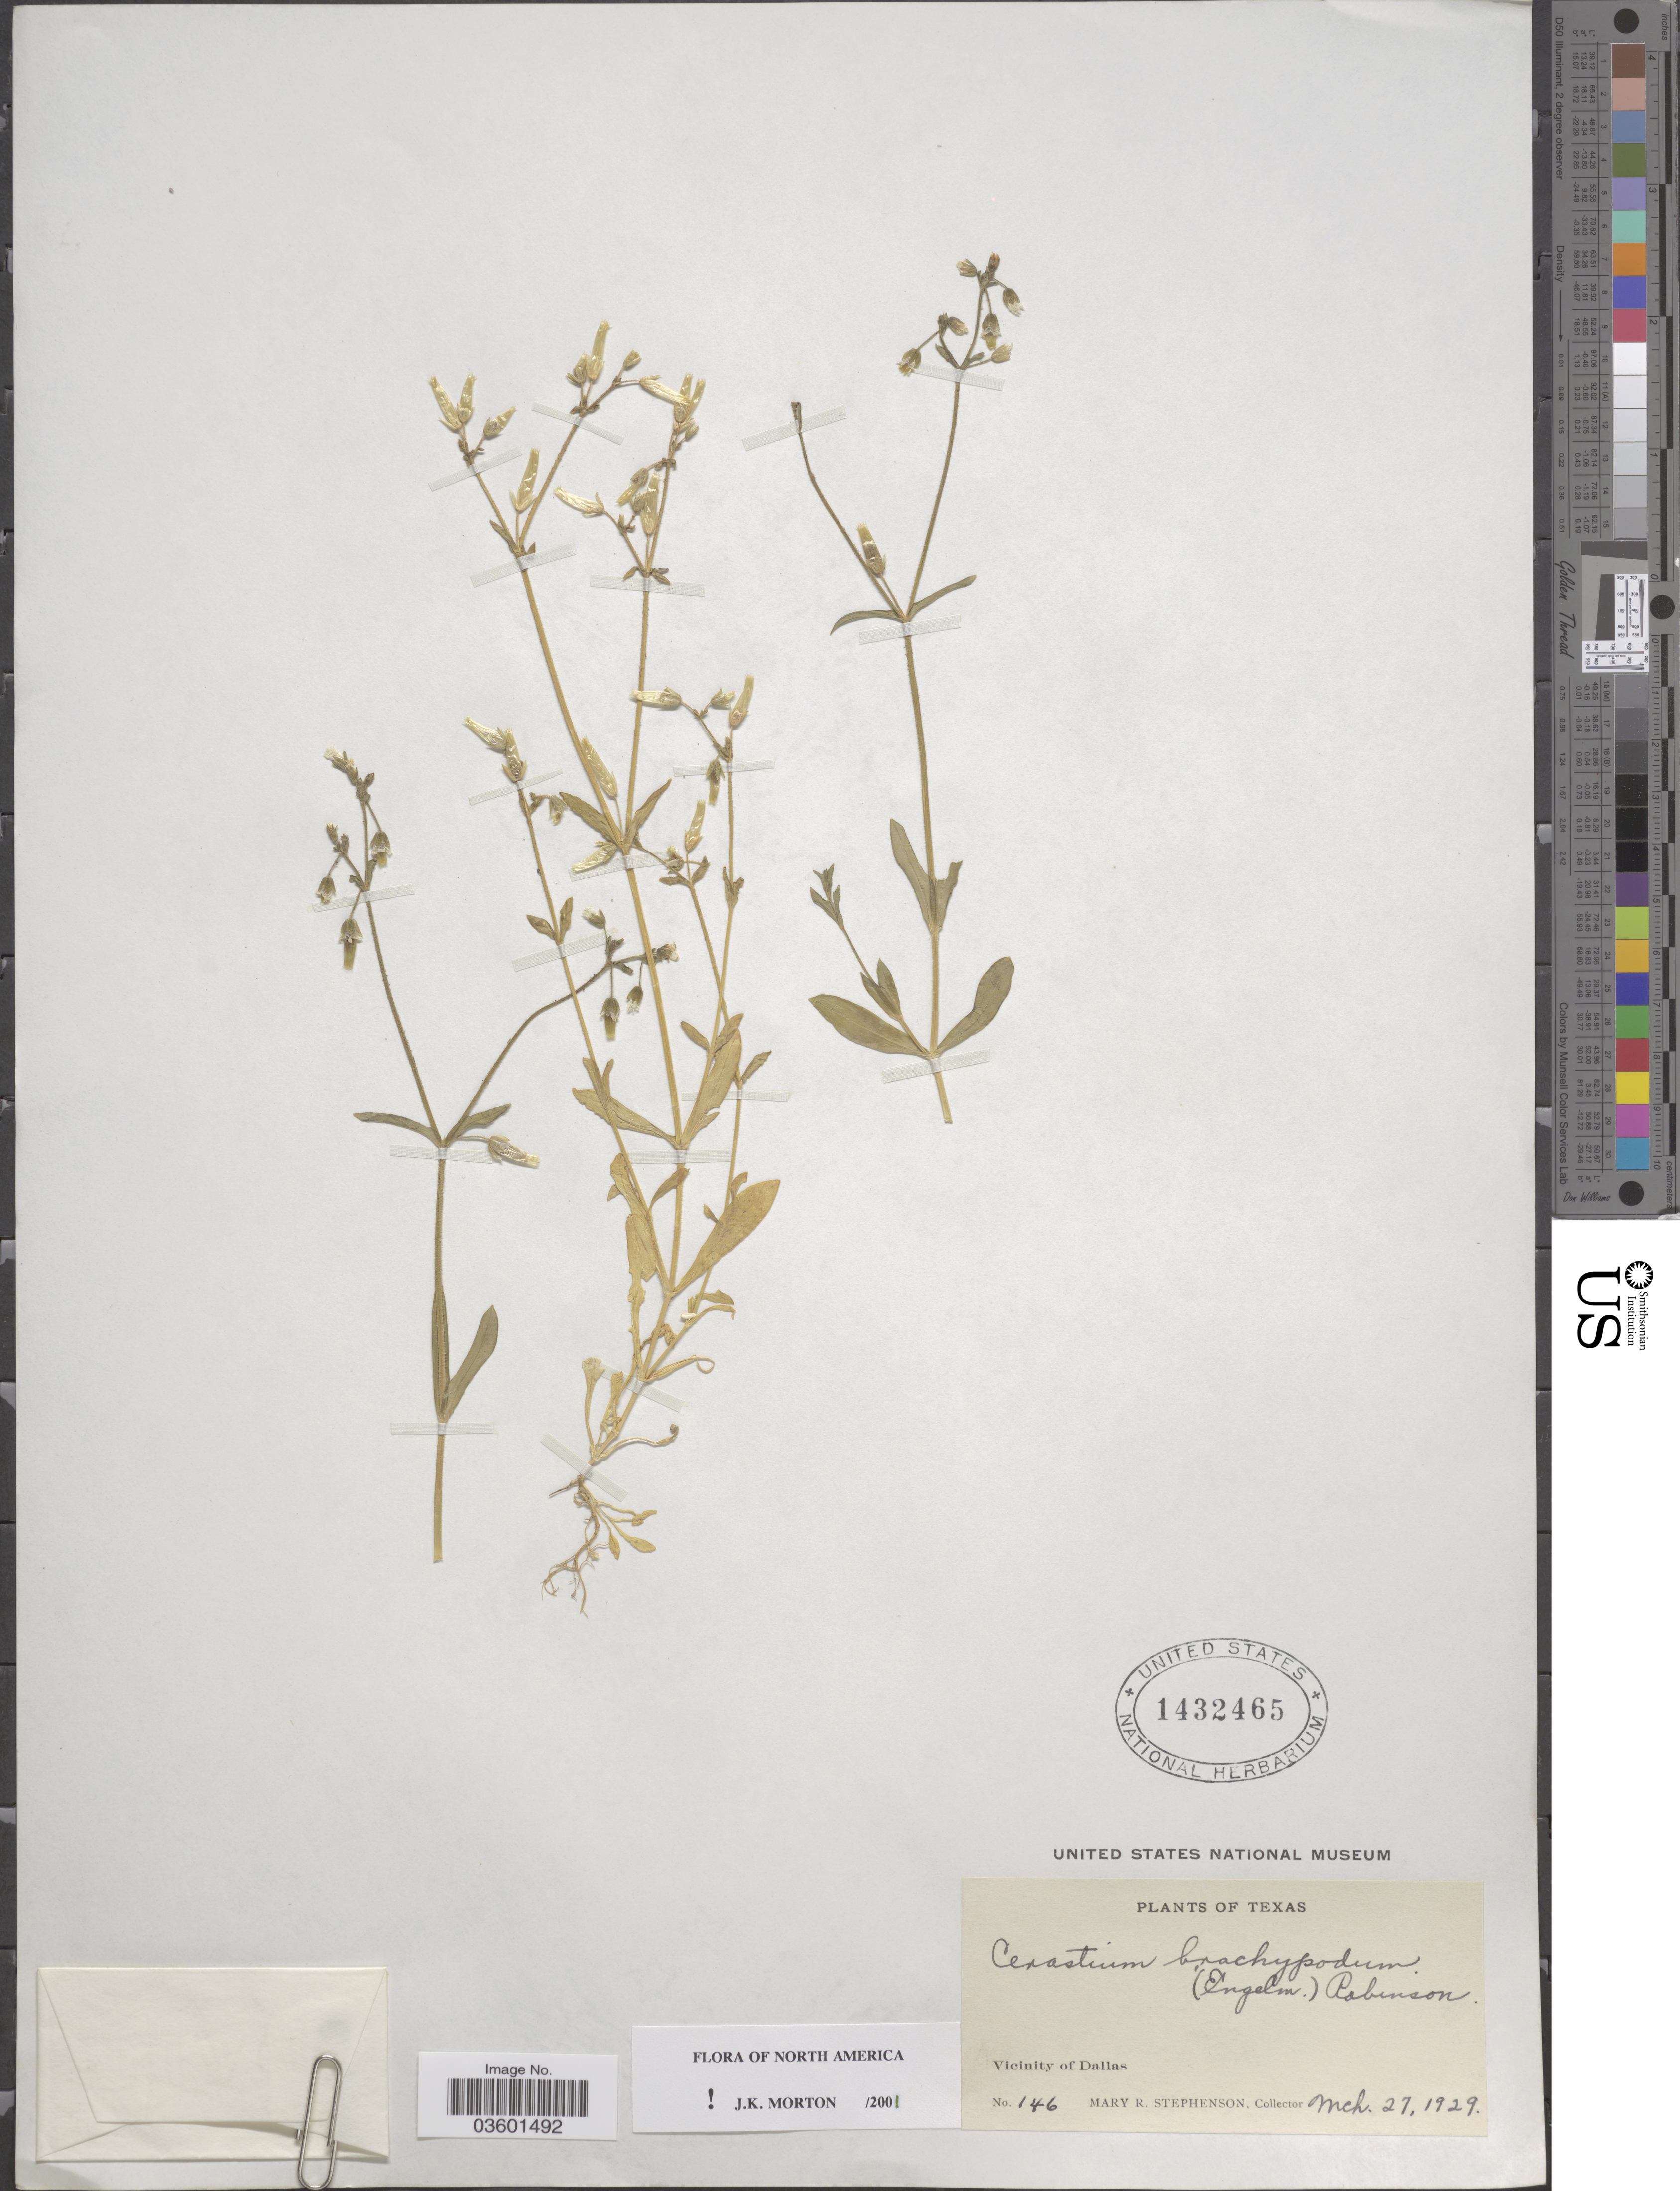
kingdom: Plantae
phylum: Tracheophyta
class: Magnoliopsida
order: Caryophyllales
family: Caryophyllaceae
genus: Cerastium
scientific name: Cerastium brachypodum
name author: (Engelm. ex A. Gray) B.L. Rob.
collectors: M. Stephenson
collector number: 146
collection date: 1929-03-27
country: United States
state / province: Texas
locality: Vicinity of Dallas.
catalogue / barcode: US 1432465